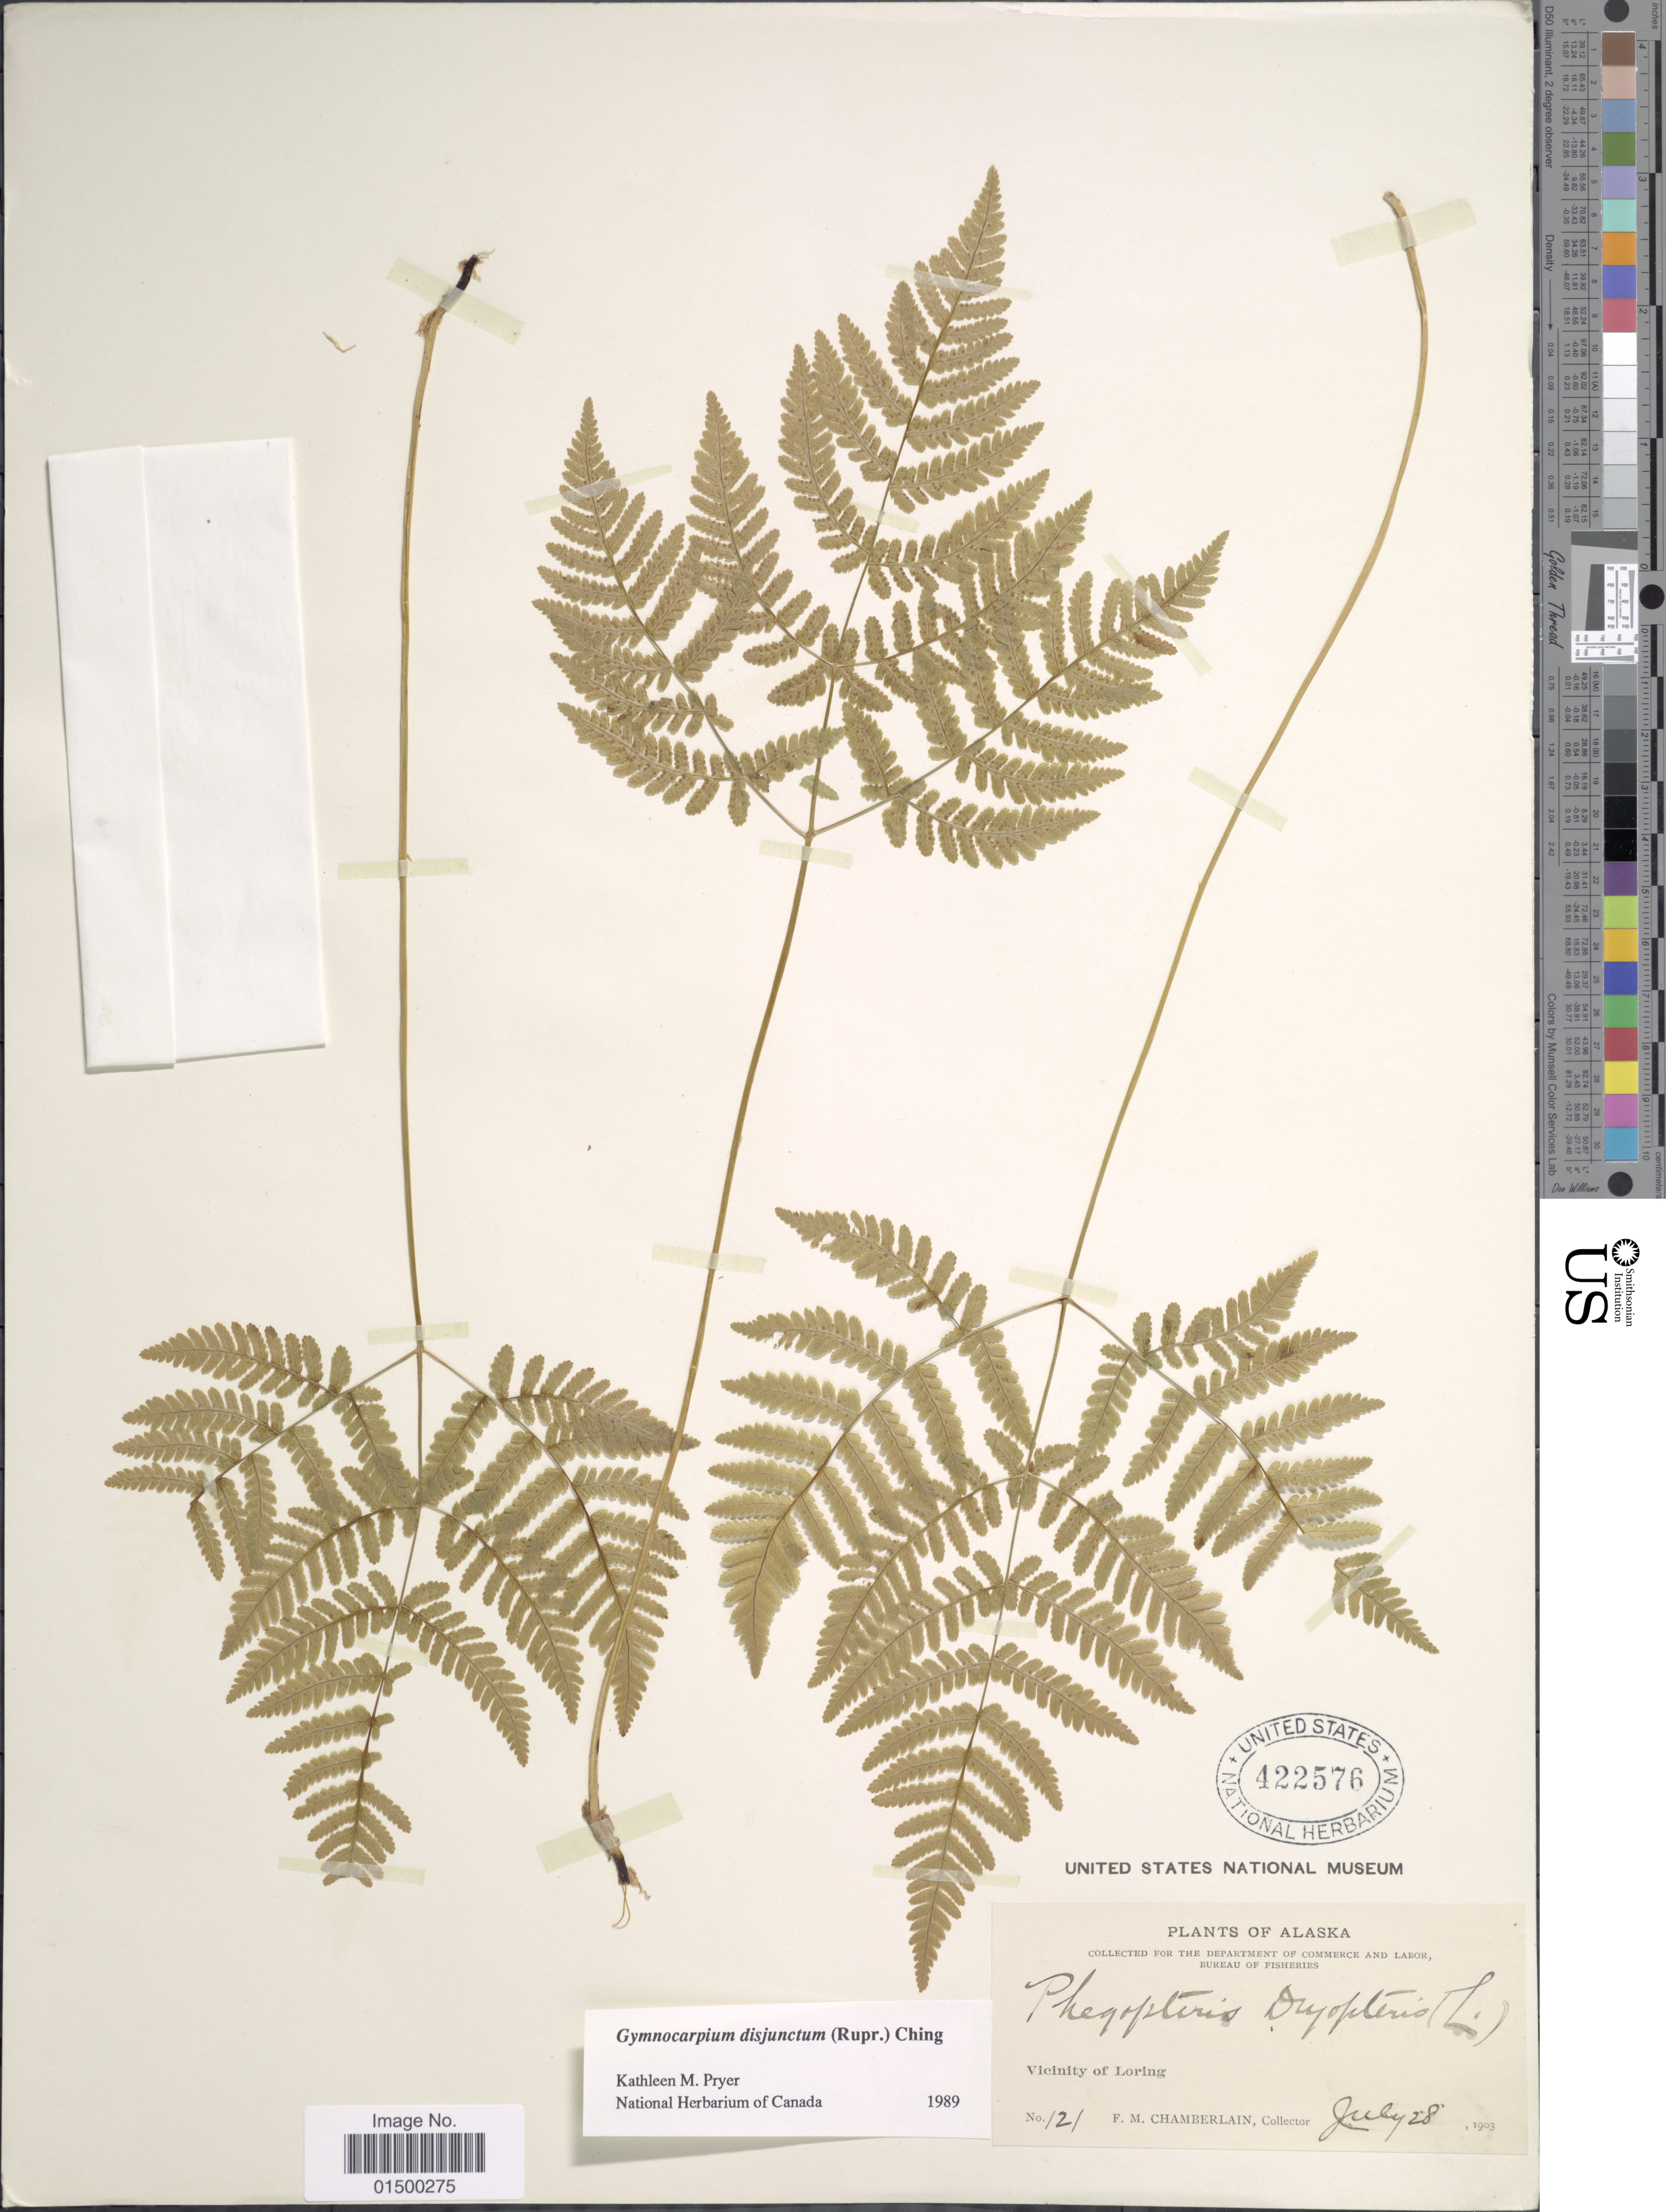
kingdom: Plantae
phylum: Tracheophyta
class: Polypodiopsida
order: Polypodiales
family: Cystopteridaceae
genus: Gymnocarpium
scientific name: Gymnocarpium disjunctum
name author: (Rupr.) Ching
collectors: F. Chamberlain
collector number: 121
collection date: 1903-07-28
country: United States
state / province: Alaska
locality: Vicinity of Loring.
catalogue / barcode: US 422576